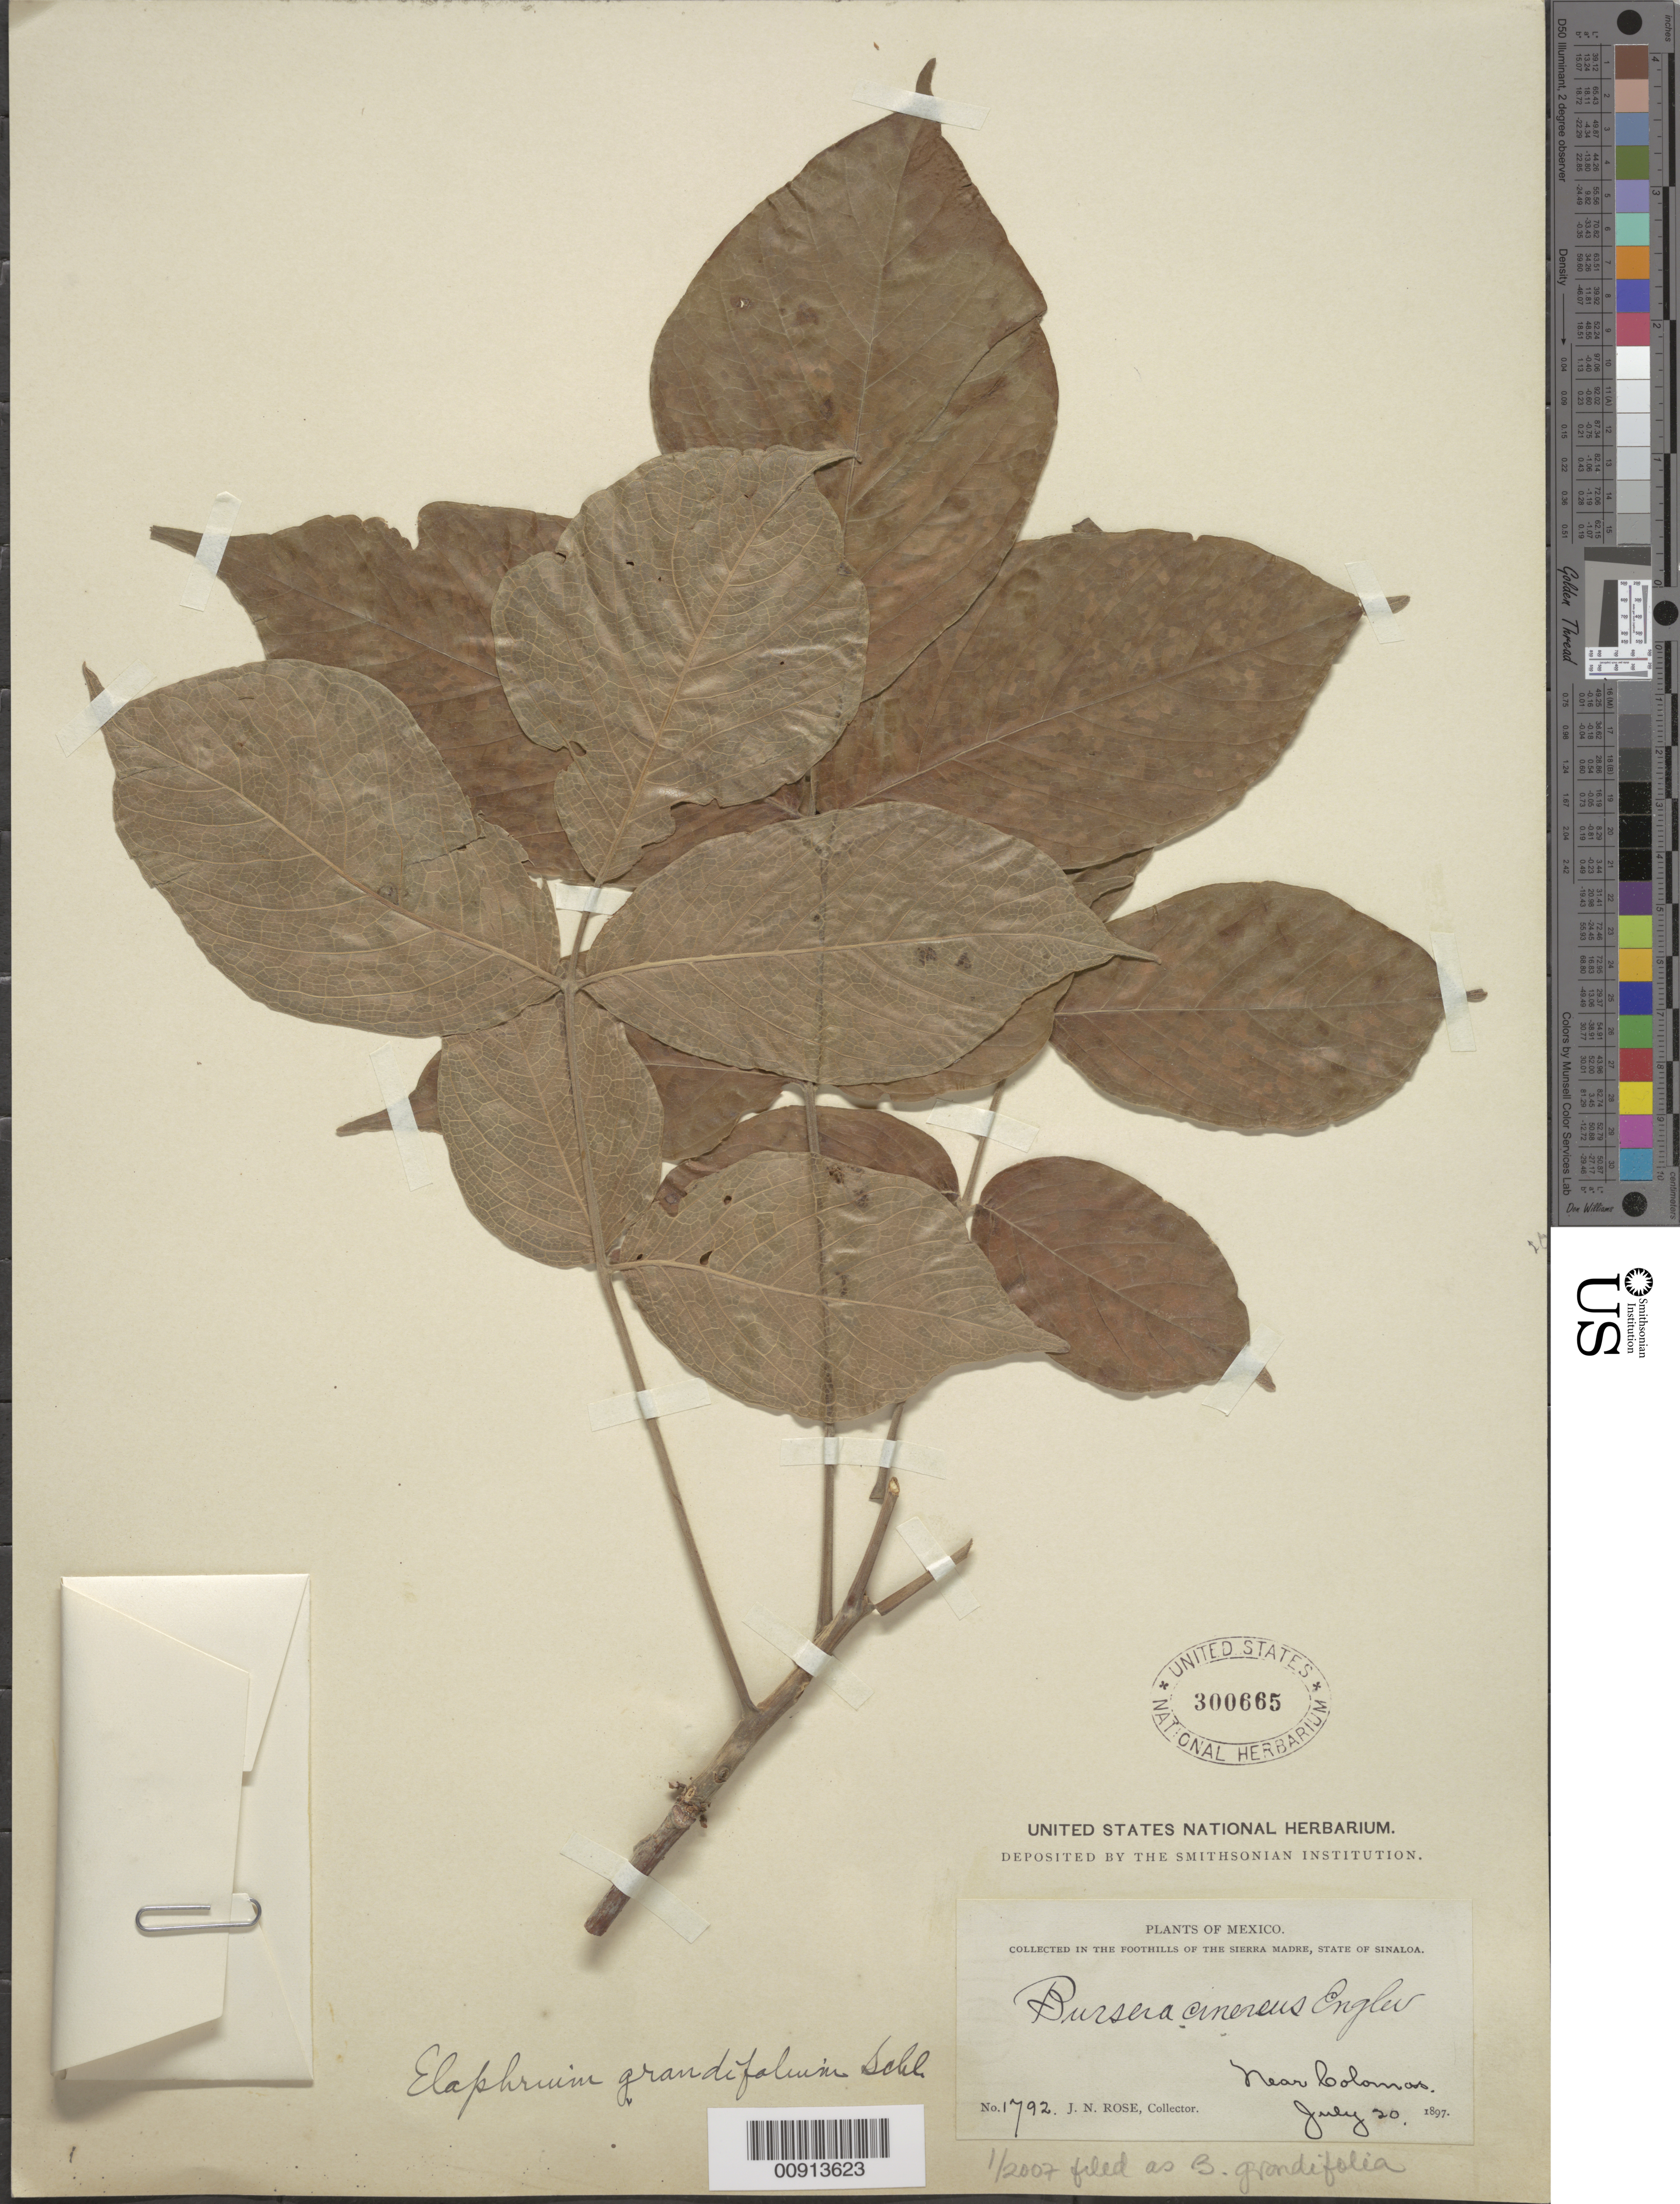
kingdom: Plantae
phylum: Tracheophyta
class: Magnoliopsida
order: Sapindales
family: Burseraceae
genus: Bursera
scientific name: Bursera grandifolia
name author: (Schltdl.) Engl.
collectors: J. N. Rose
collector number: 1792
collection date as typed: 20 Jul 1897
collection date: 1897-07-20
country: Mexico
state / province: Sinaloa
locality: Near Colomas in the foothills of the Sierra Madre, State of Sinaloa.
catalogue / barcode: US 300665